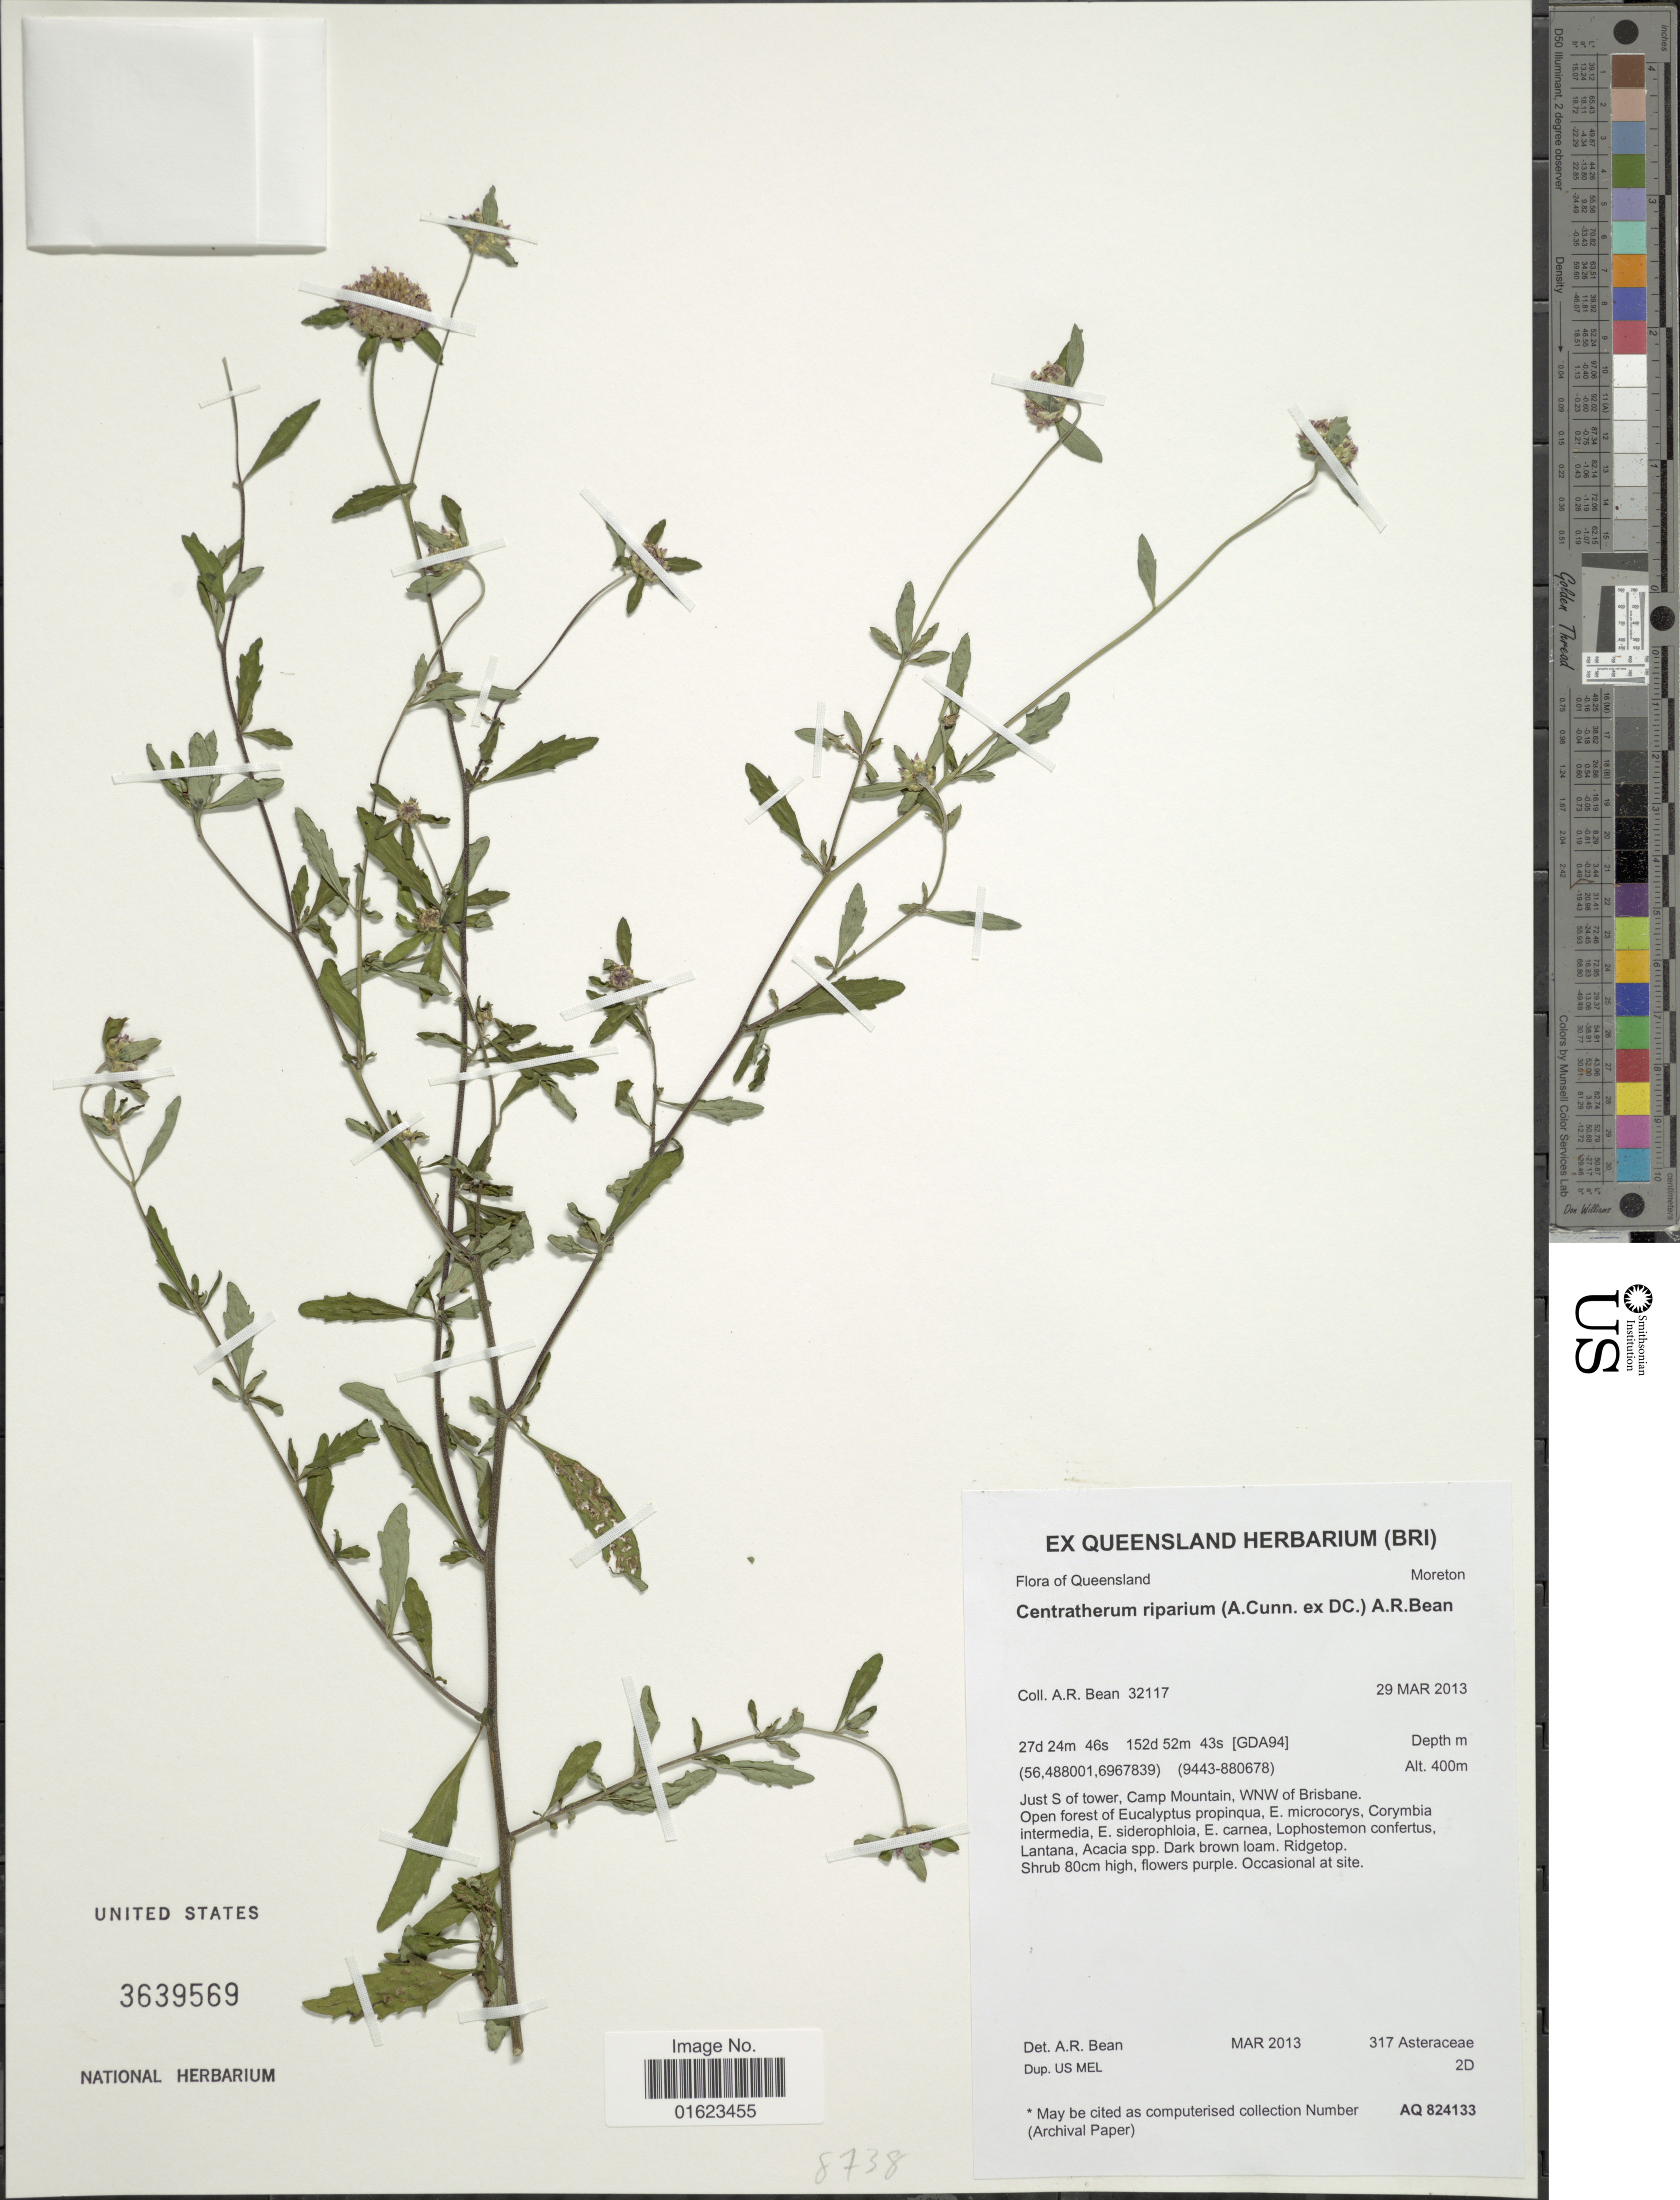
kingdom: Plantae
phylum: Tracheophyta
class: Magnoliopsida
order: Asterales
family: Asteraceae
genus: Centratherum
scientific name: Centratherum riparium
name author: (DC.) A.R. Bean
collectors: A. R. Bean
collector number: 32117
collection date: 2013-03-29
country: Australia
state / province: Queensland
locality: Queensland. Just S of tower, Camp Mountain, WNW of Brisbane.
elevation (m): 400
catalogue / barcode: US 3639569